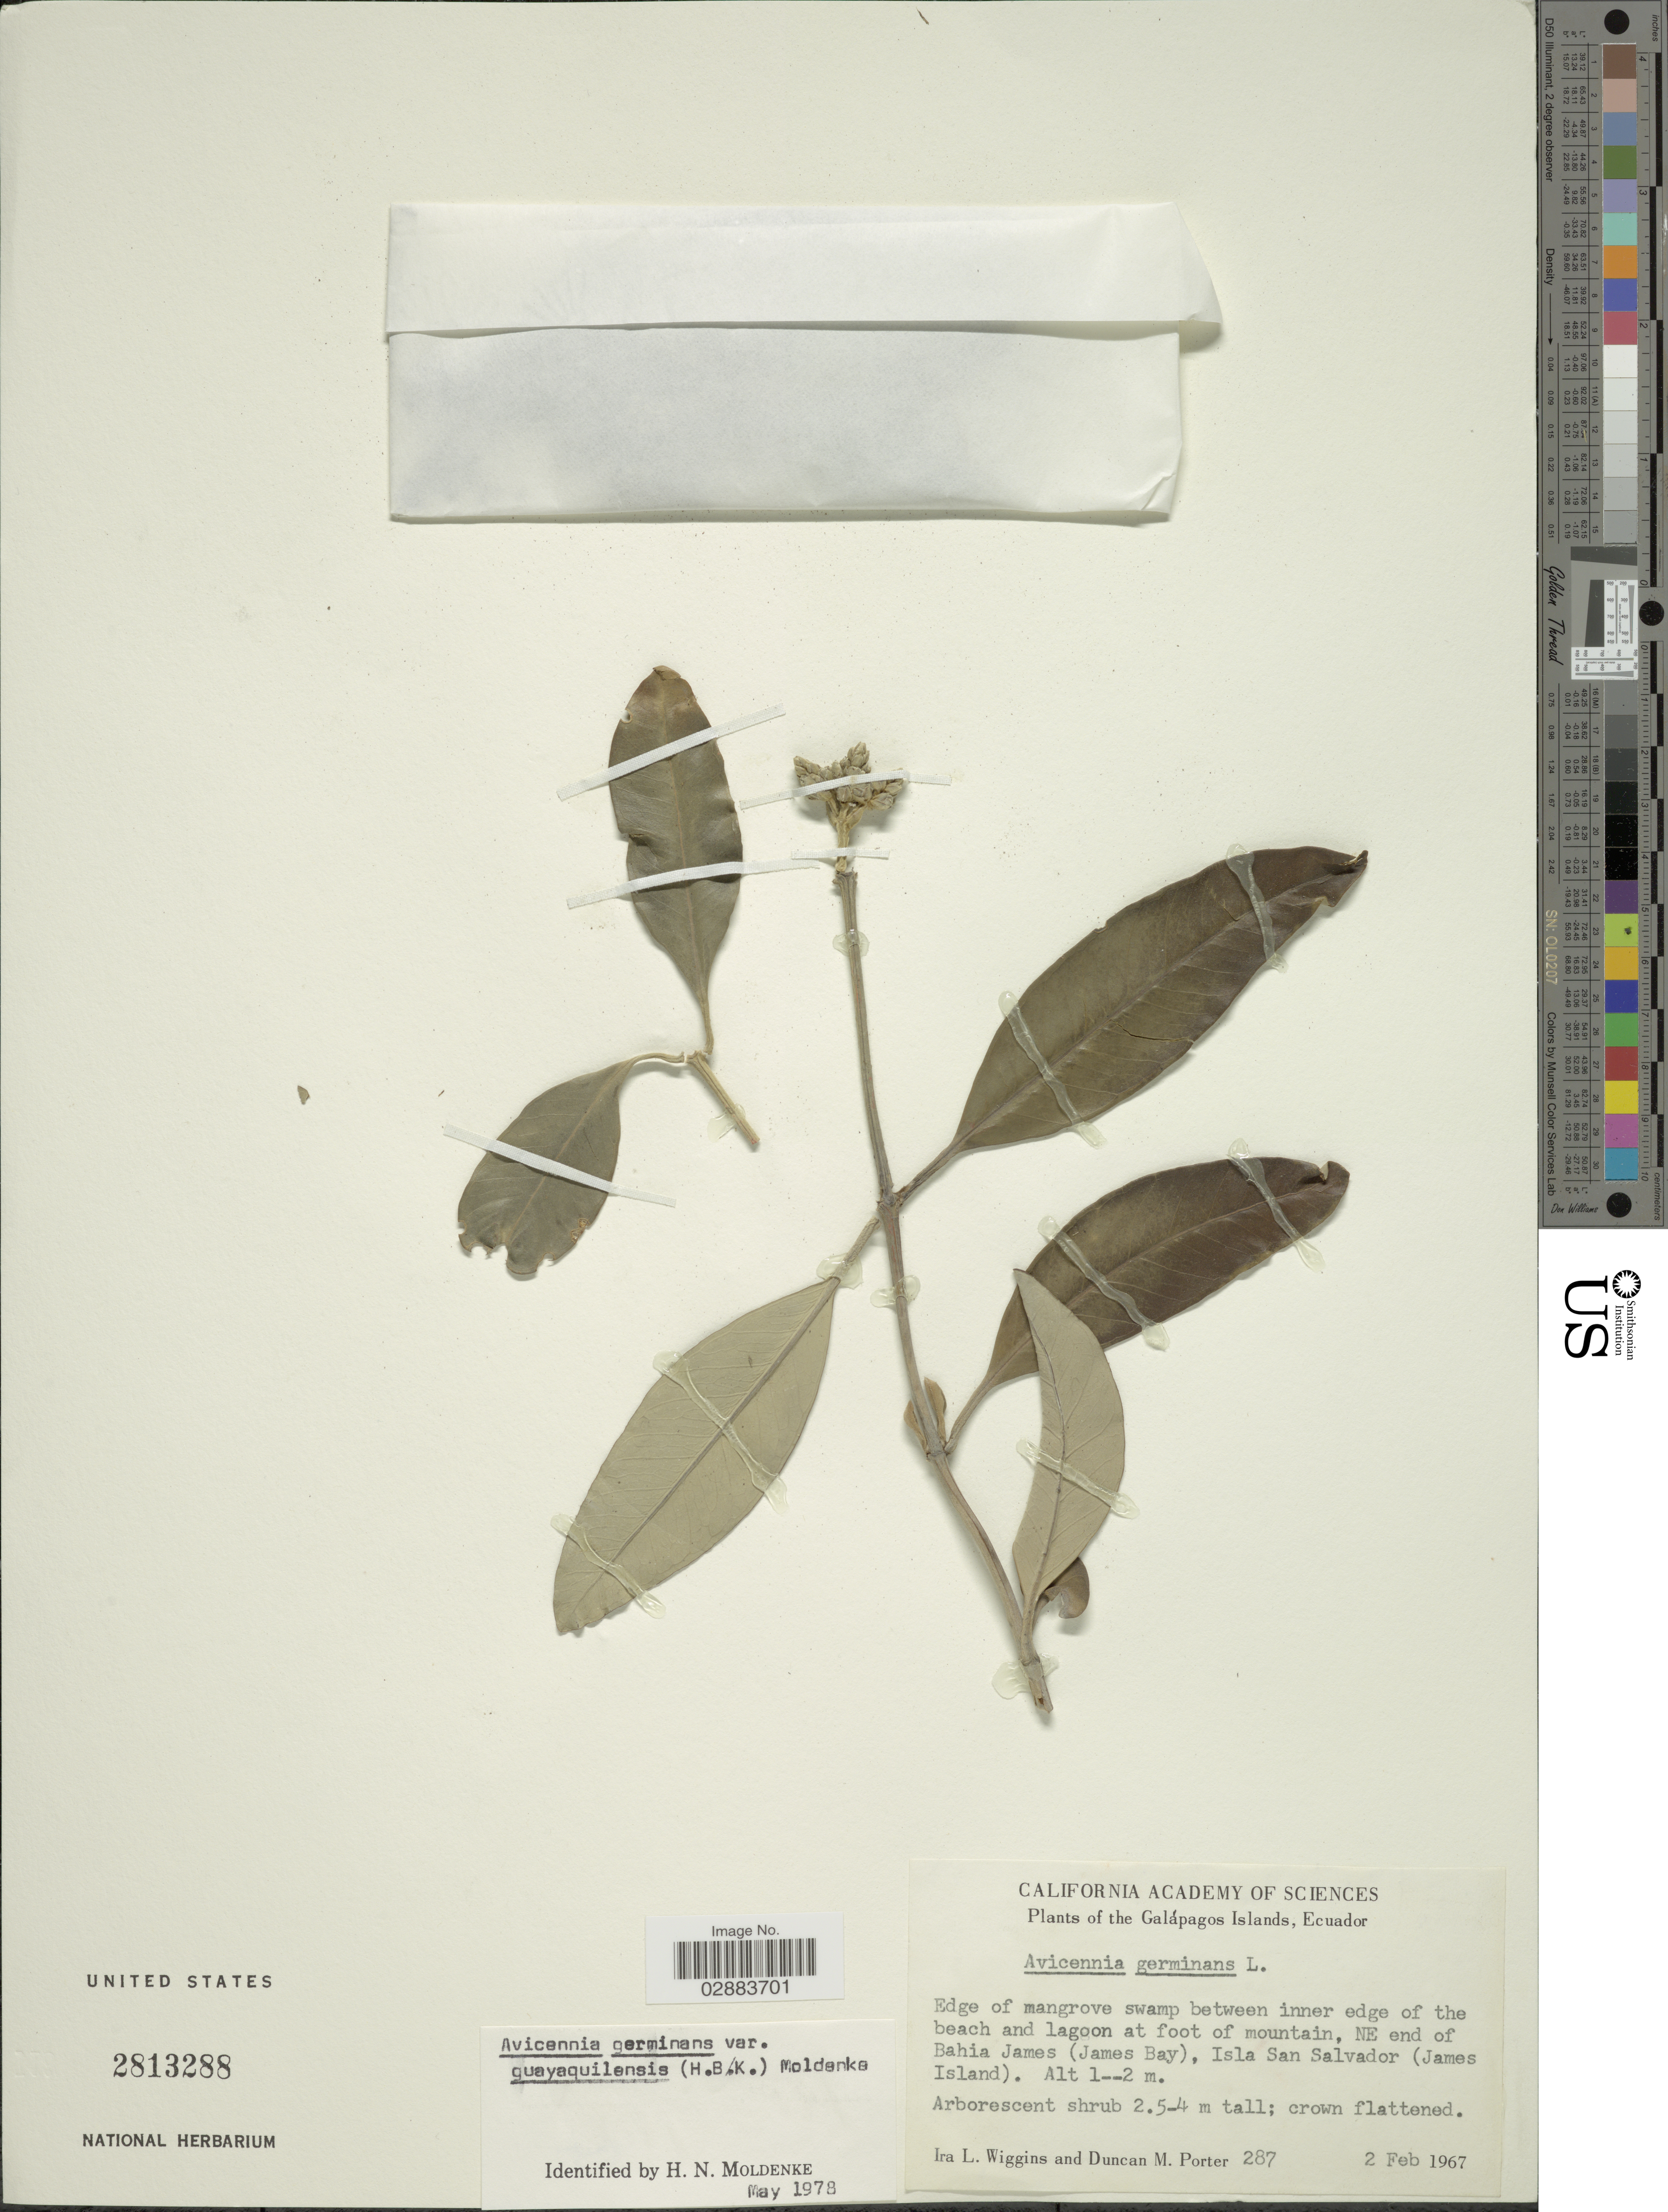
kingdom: Plantae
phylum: Tracheophyta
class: Magnoliopsida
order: Lamiales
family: Acanthaceae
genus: Avicennia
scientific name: Avicennia germinans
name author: (L.) L.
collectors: I. L. Wiggins & D. Porter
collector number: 287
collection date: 1967-02-02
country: Ecuador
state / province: Colón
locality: The Galápagos Islands. Between inner edge of the beach and lagoon at foot of mountain, NE end of Bahia James (James Bay), Isla San Salvador (James Island).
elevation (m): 1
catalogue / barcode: US 2813288